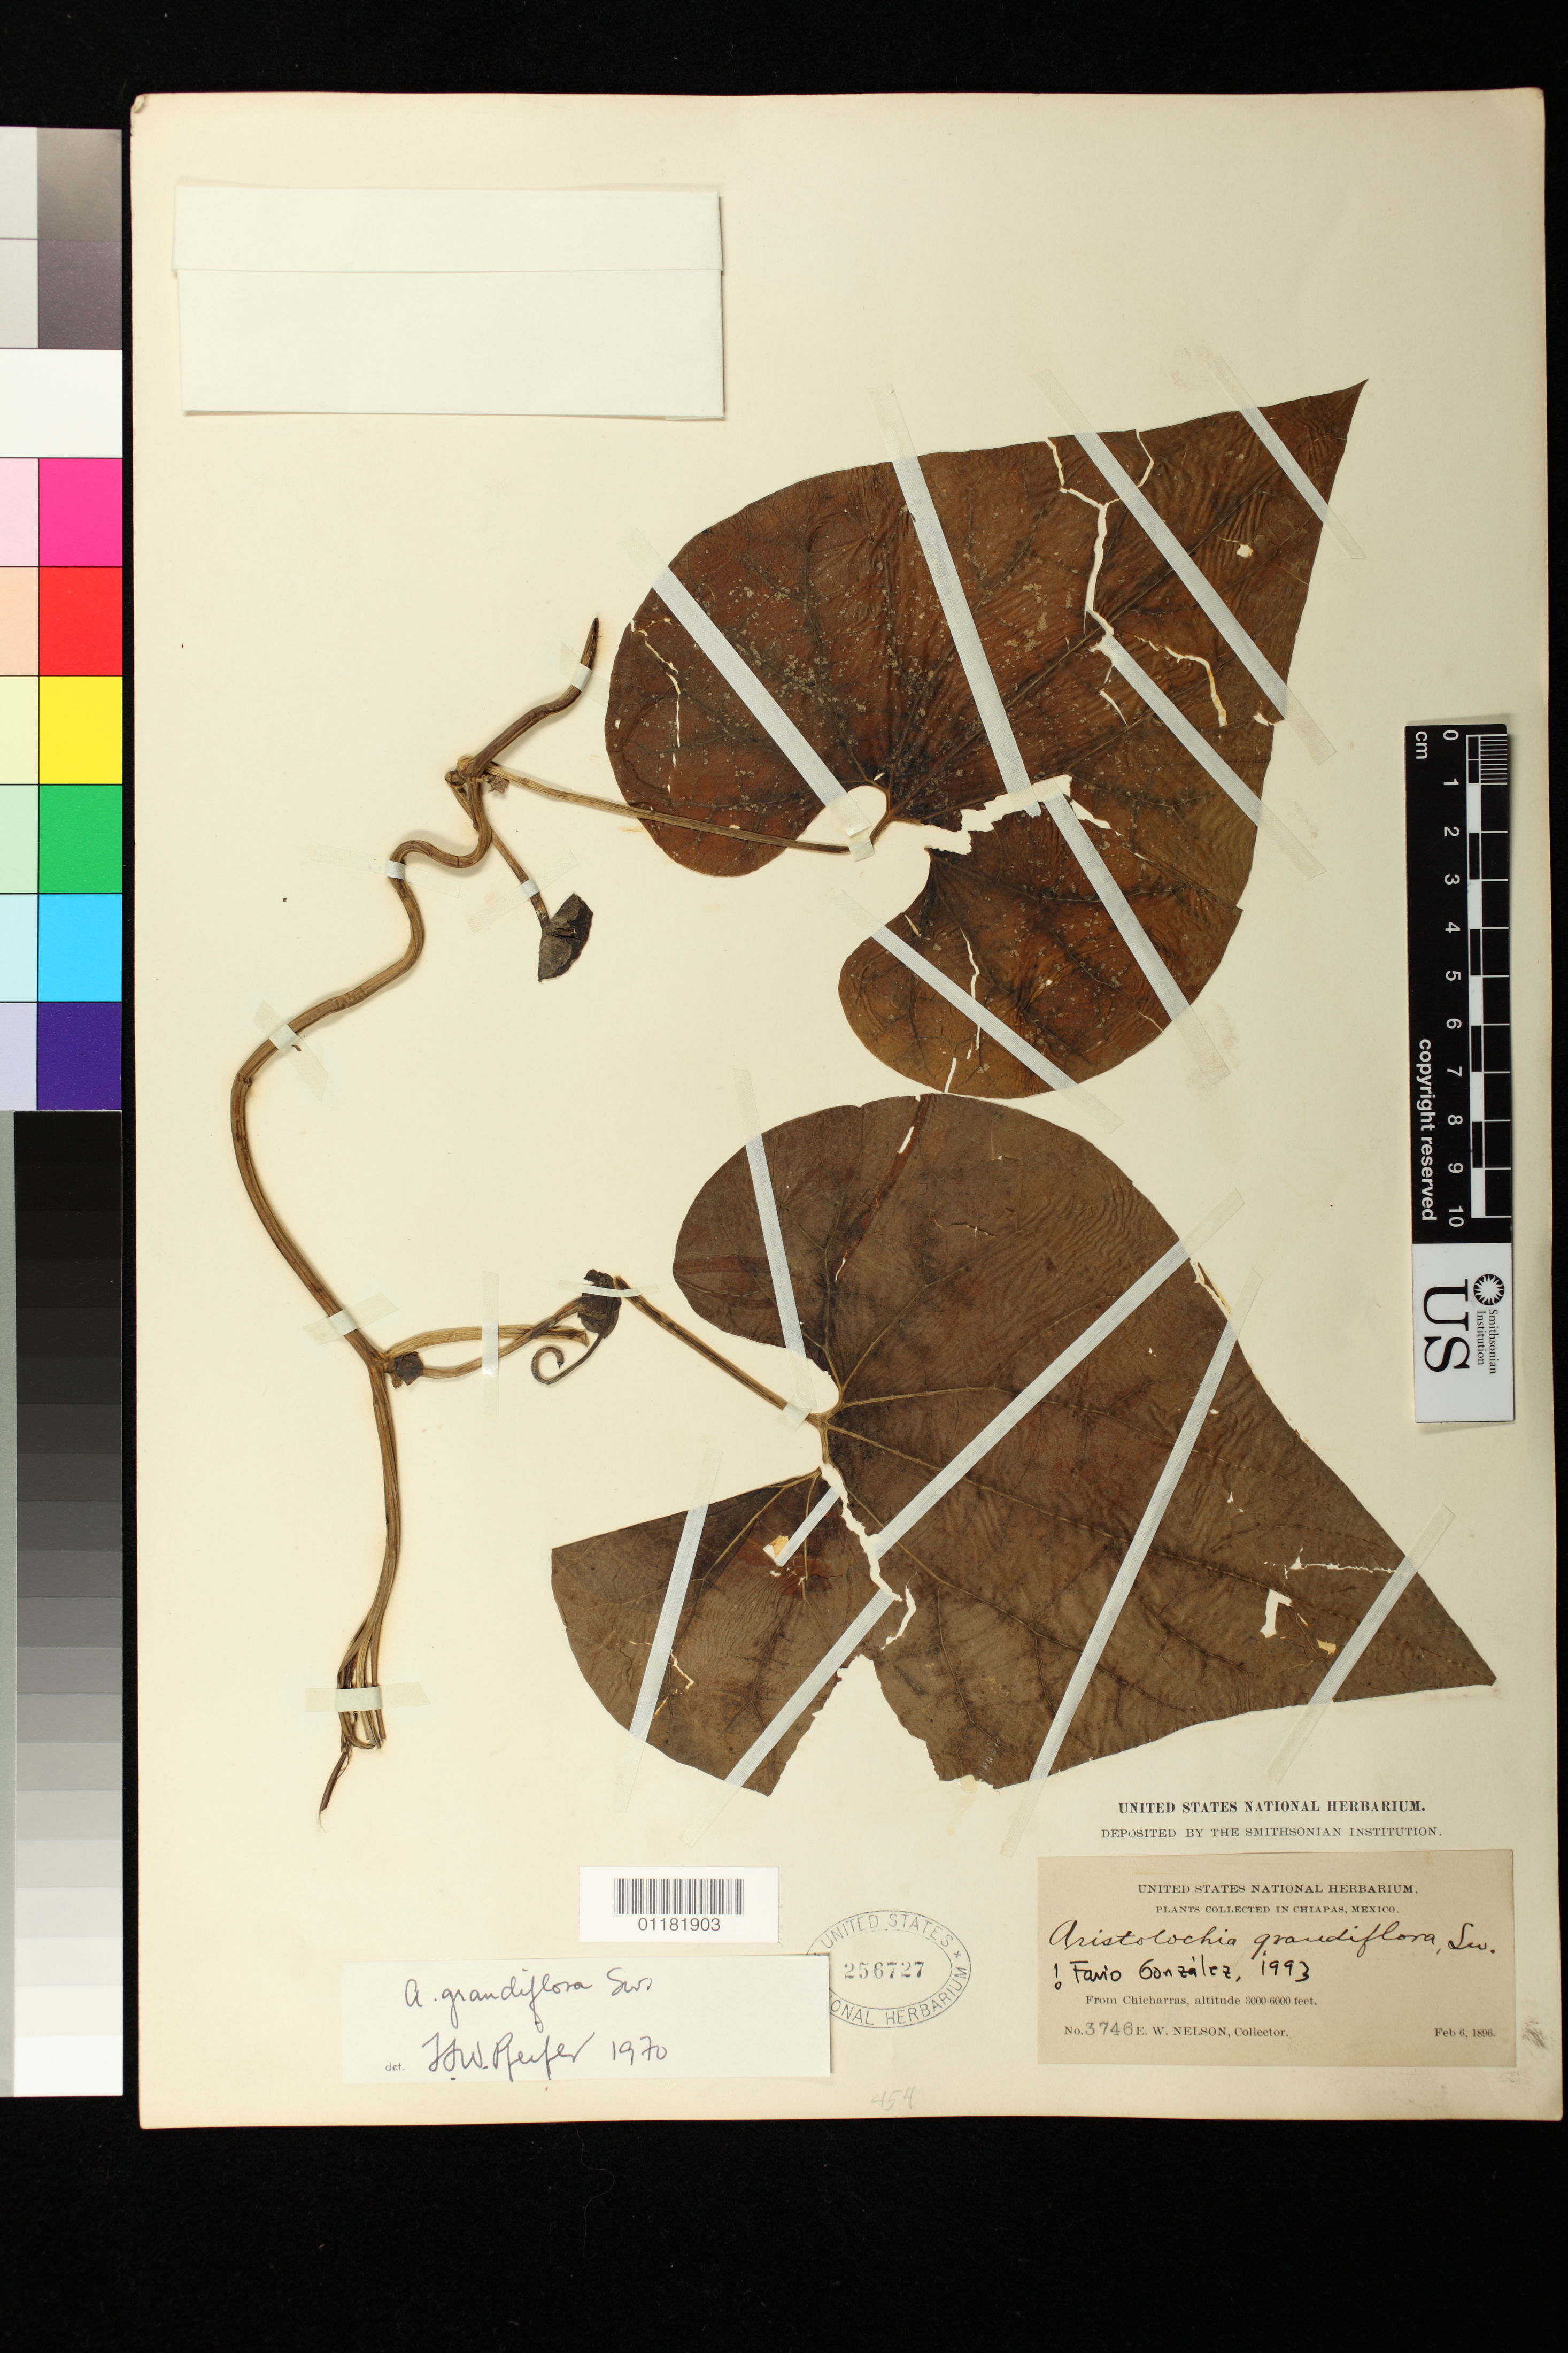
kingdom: Plantae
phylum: Tracheophyta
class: Magnoliopsida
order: Piperales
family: Aristolochiaceae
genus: Aristolochia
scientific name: Aristolochia grandiflora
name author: Sw.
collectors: E. W. Nelson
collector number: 3746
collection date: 1896-02-06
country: Mexico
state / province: Chiapas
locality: Chicharras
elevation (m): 914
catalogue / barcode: US 256727